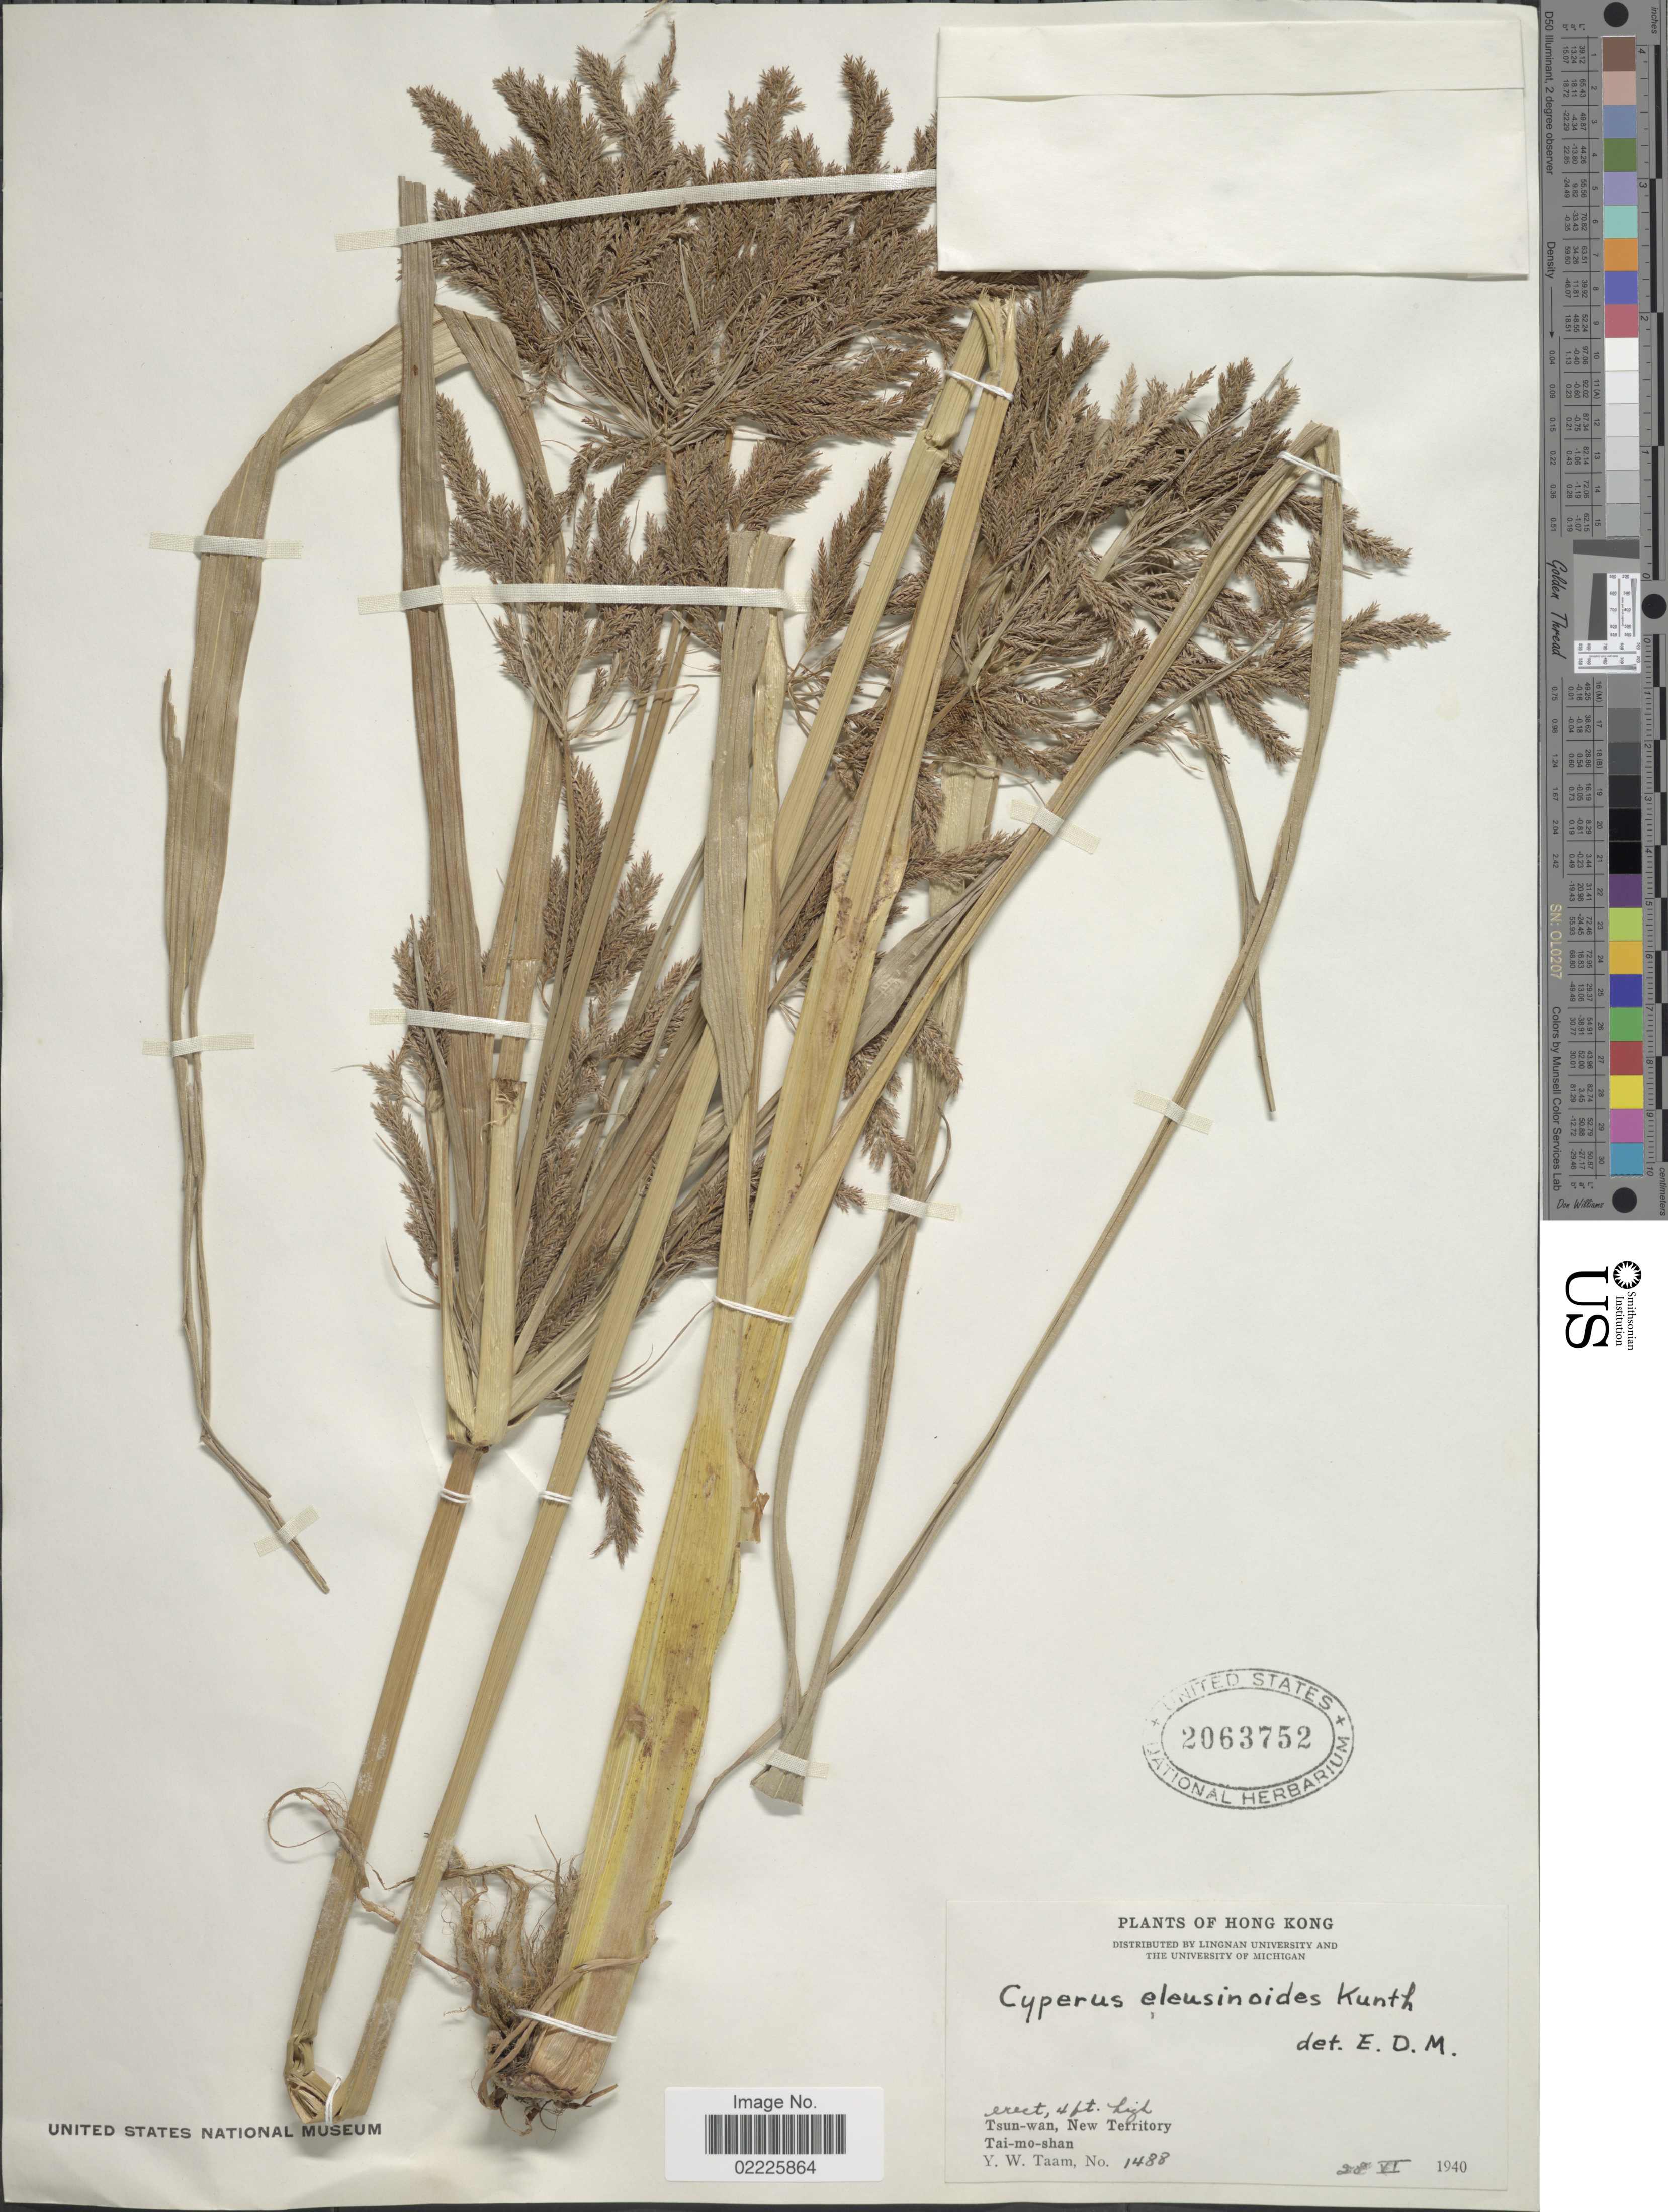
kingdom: Plantae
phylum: Tracheophyta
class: Liliopsida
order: Poales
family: Cyperaceae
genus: Cyperus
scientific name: Cyperus nutans subsp. eleusinoides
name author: (Kunth) T. Koyama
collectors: Y. W. Taam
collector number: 1488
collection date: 1940-06-20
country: China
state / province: Hong Kong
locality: Tsun-wan, New Territory, Tai-Mo-shan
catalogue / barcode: US 2063752